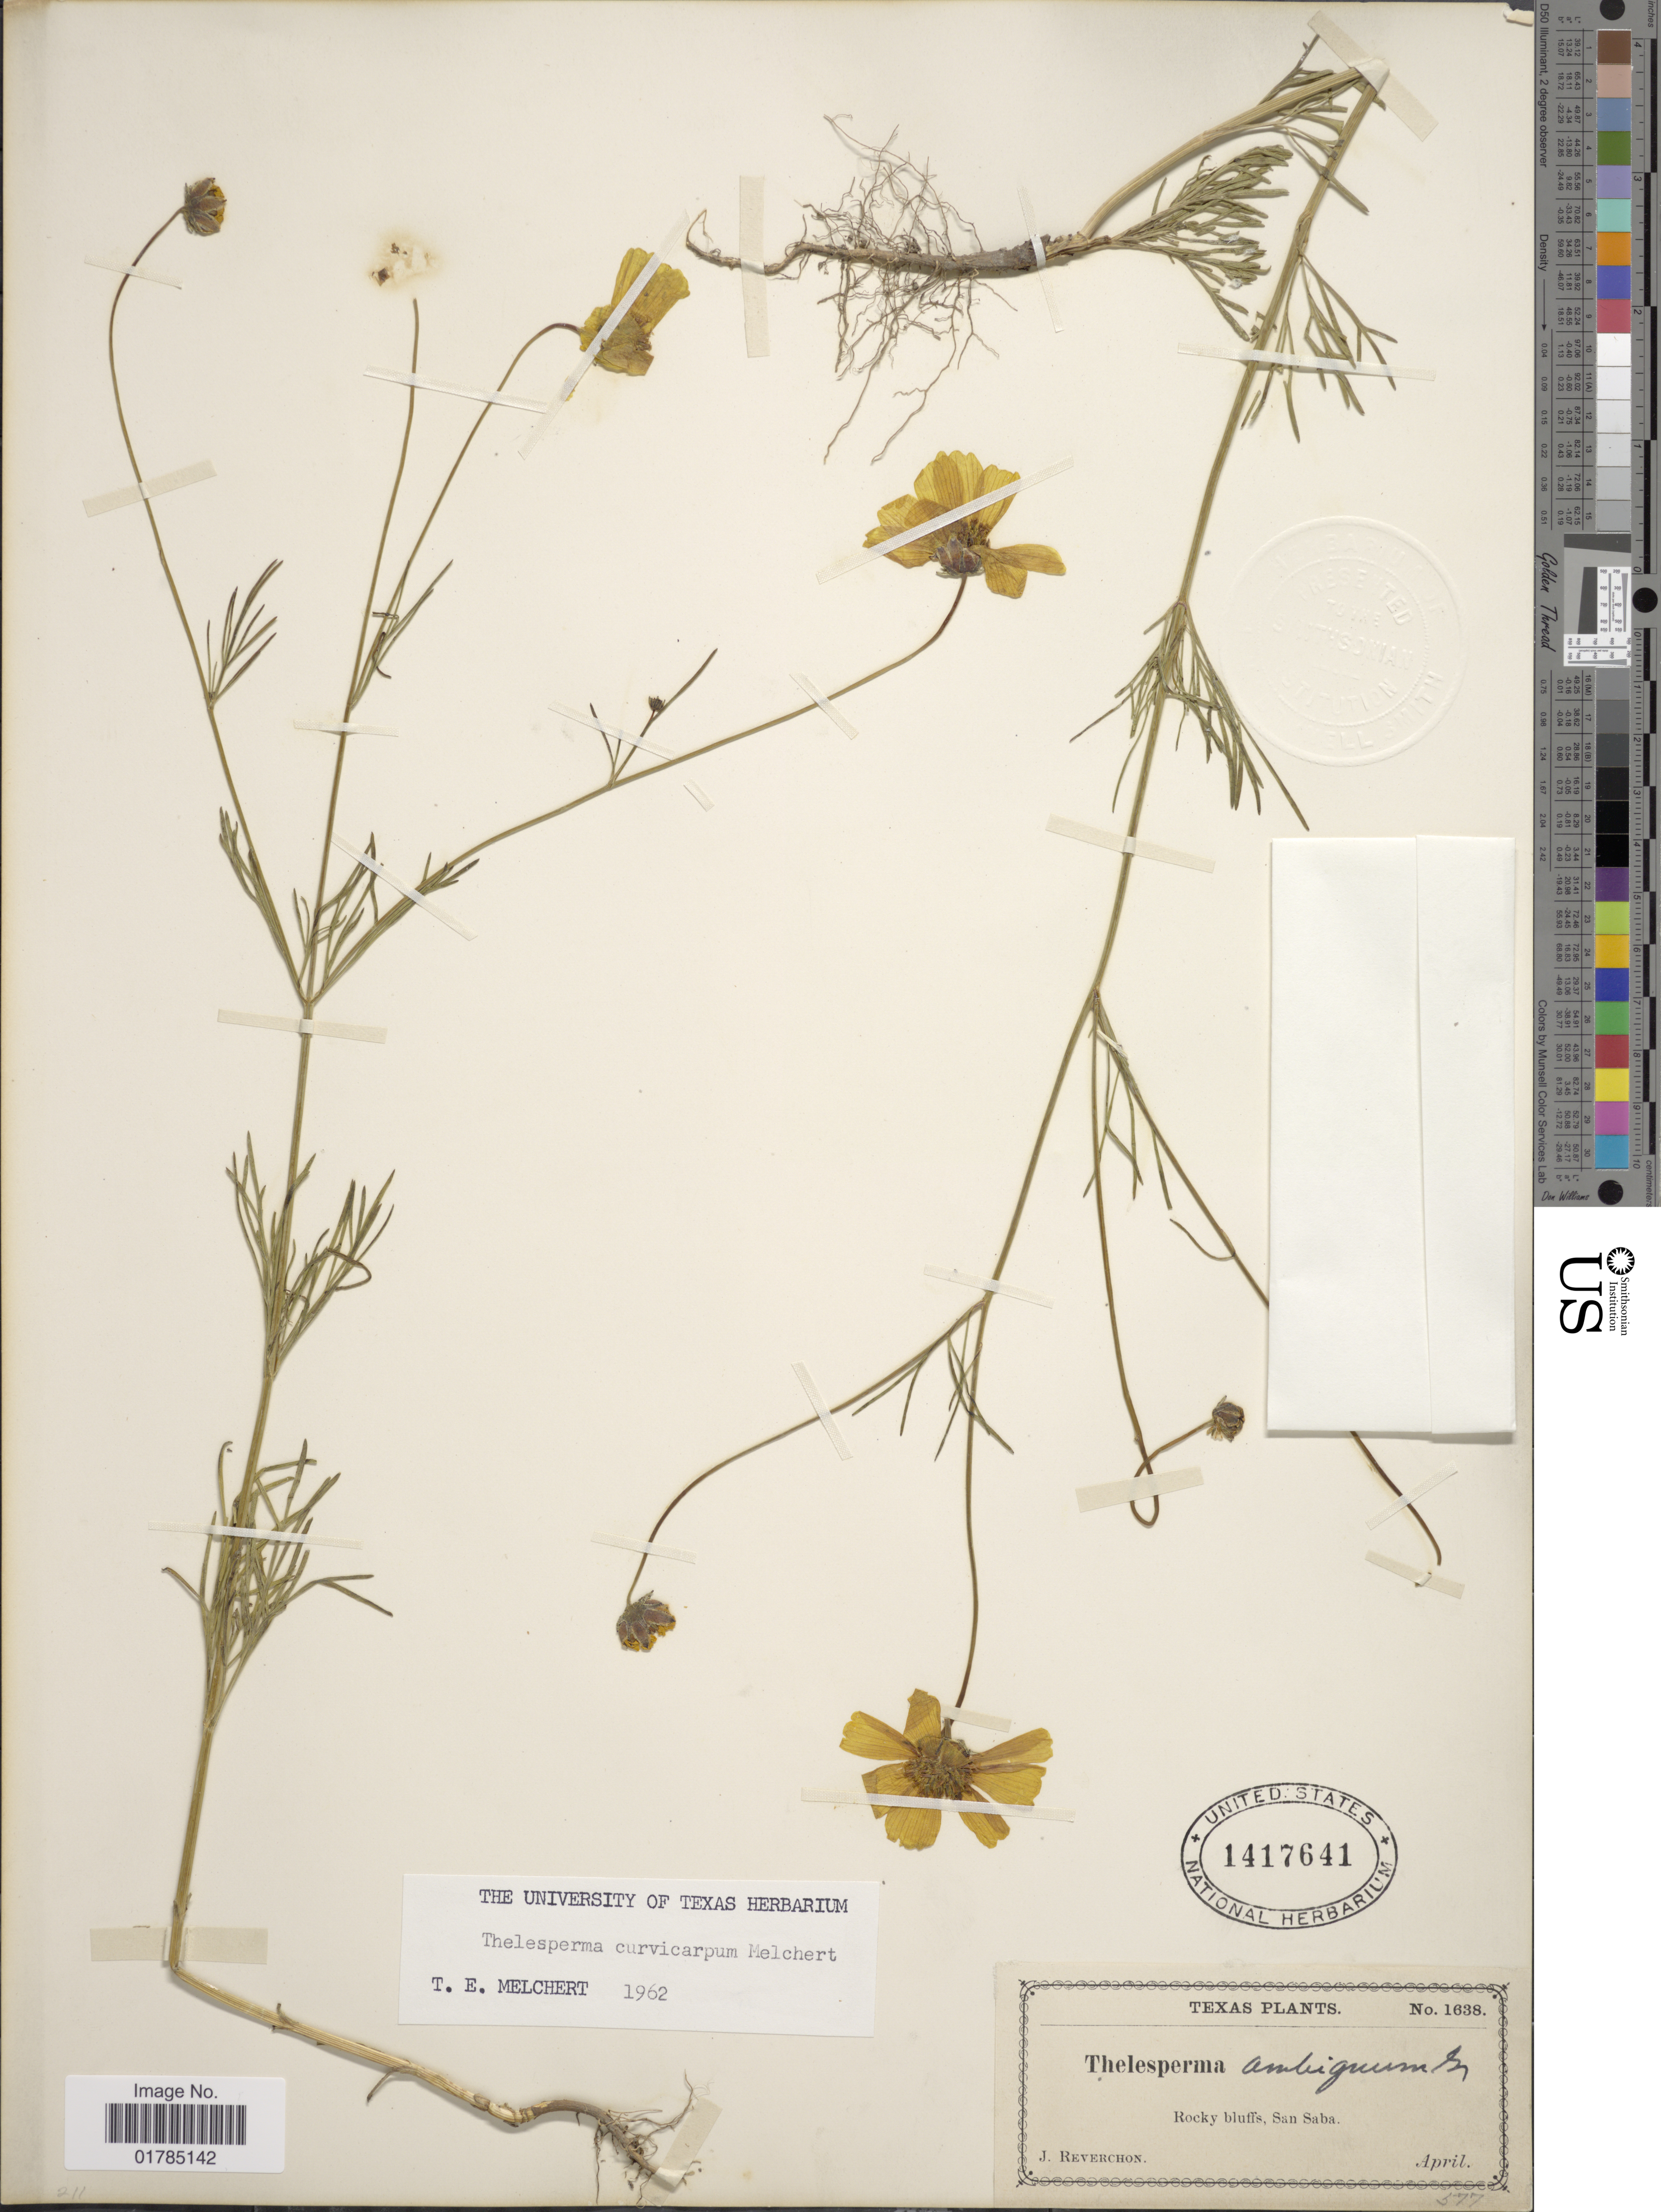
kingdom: Plantae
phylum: Tracheophyta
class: Magnoliopsida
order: Asterales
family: Asteraceae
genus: Thelesperma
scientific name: Thelesperma curvicarpum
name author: (Melchert)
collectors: J. Reverchon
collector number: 1638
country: United States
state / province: Texas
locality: Rocky Bluffs, San Saba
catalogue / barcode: US 1417641